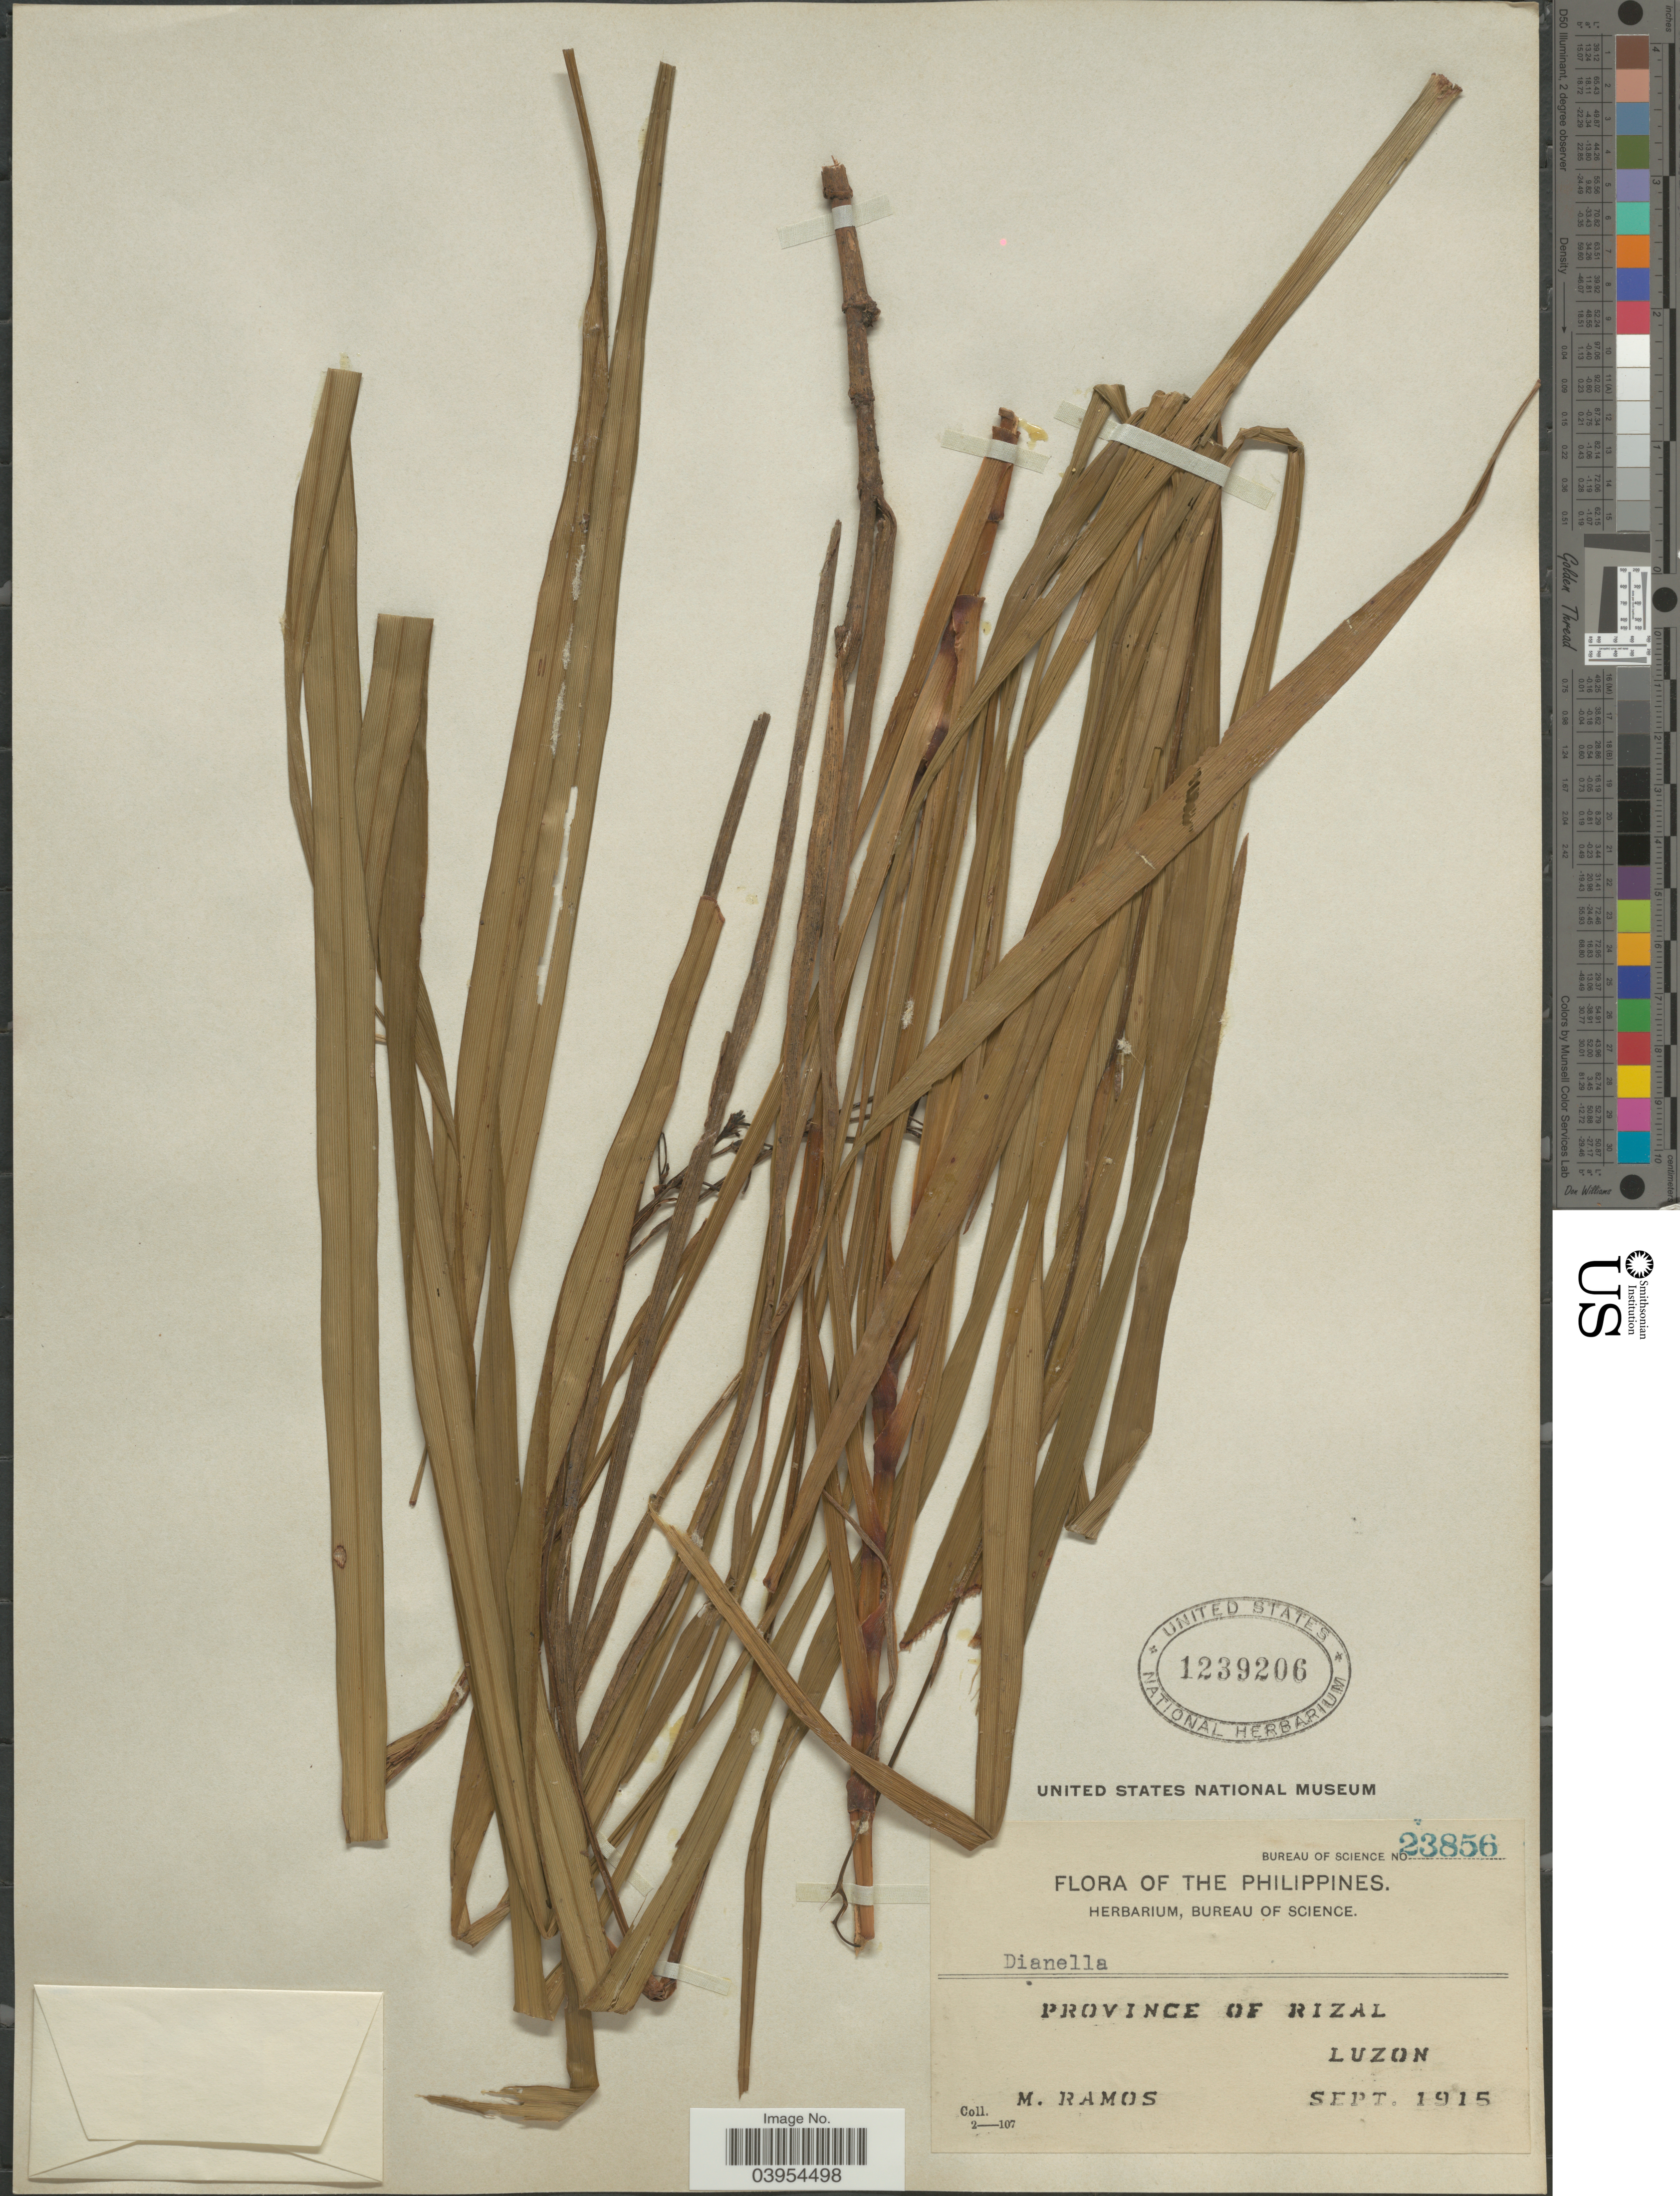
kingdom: Plantae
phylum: Tracheophyta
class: Liliopsida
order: Asparagales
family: Asphodelaceae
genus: Dianella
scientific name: Dianella caerulea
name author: Sims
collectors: M. Ramos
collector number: Bureau of Science 23856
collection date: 1915-09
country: Philippines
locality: Province of Rizal. Luzon.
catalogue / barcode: US 1239206